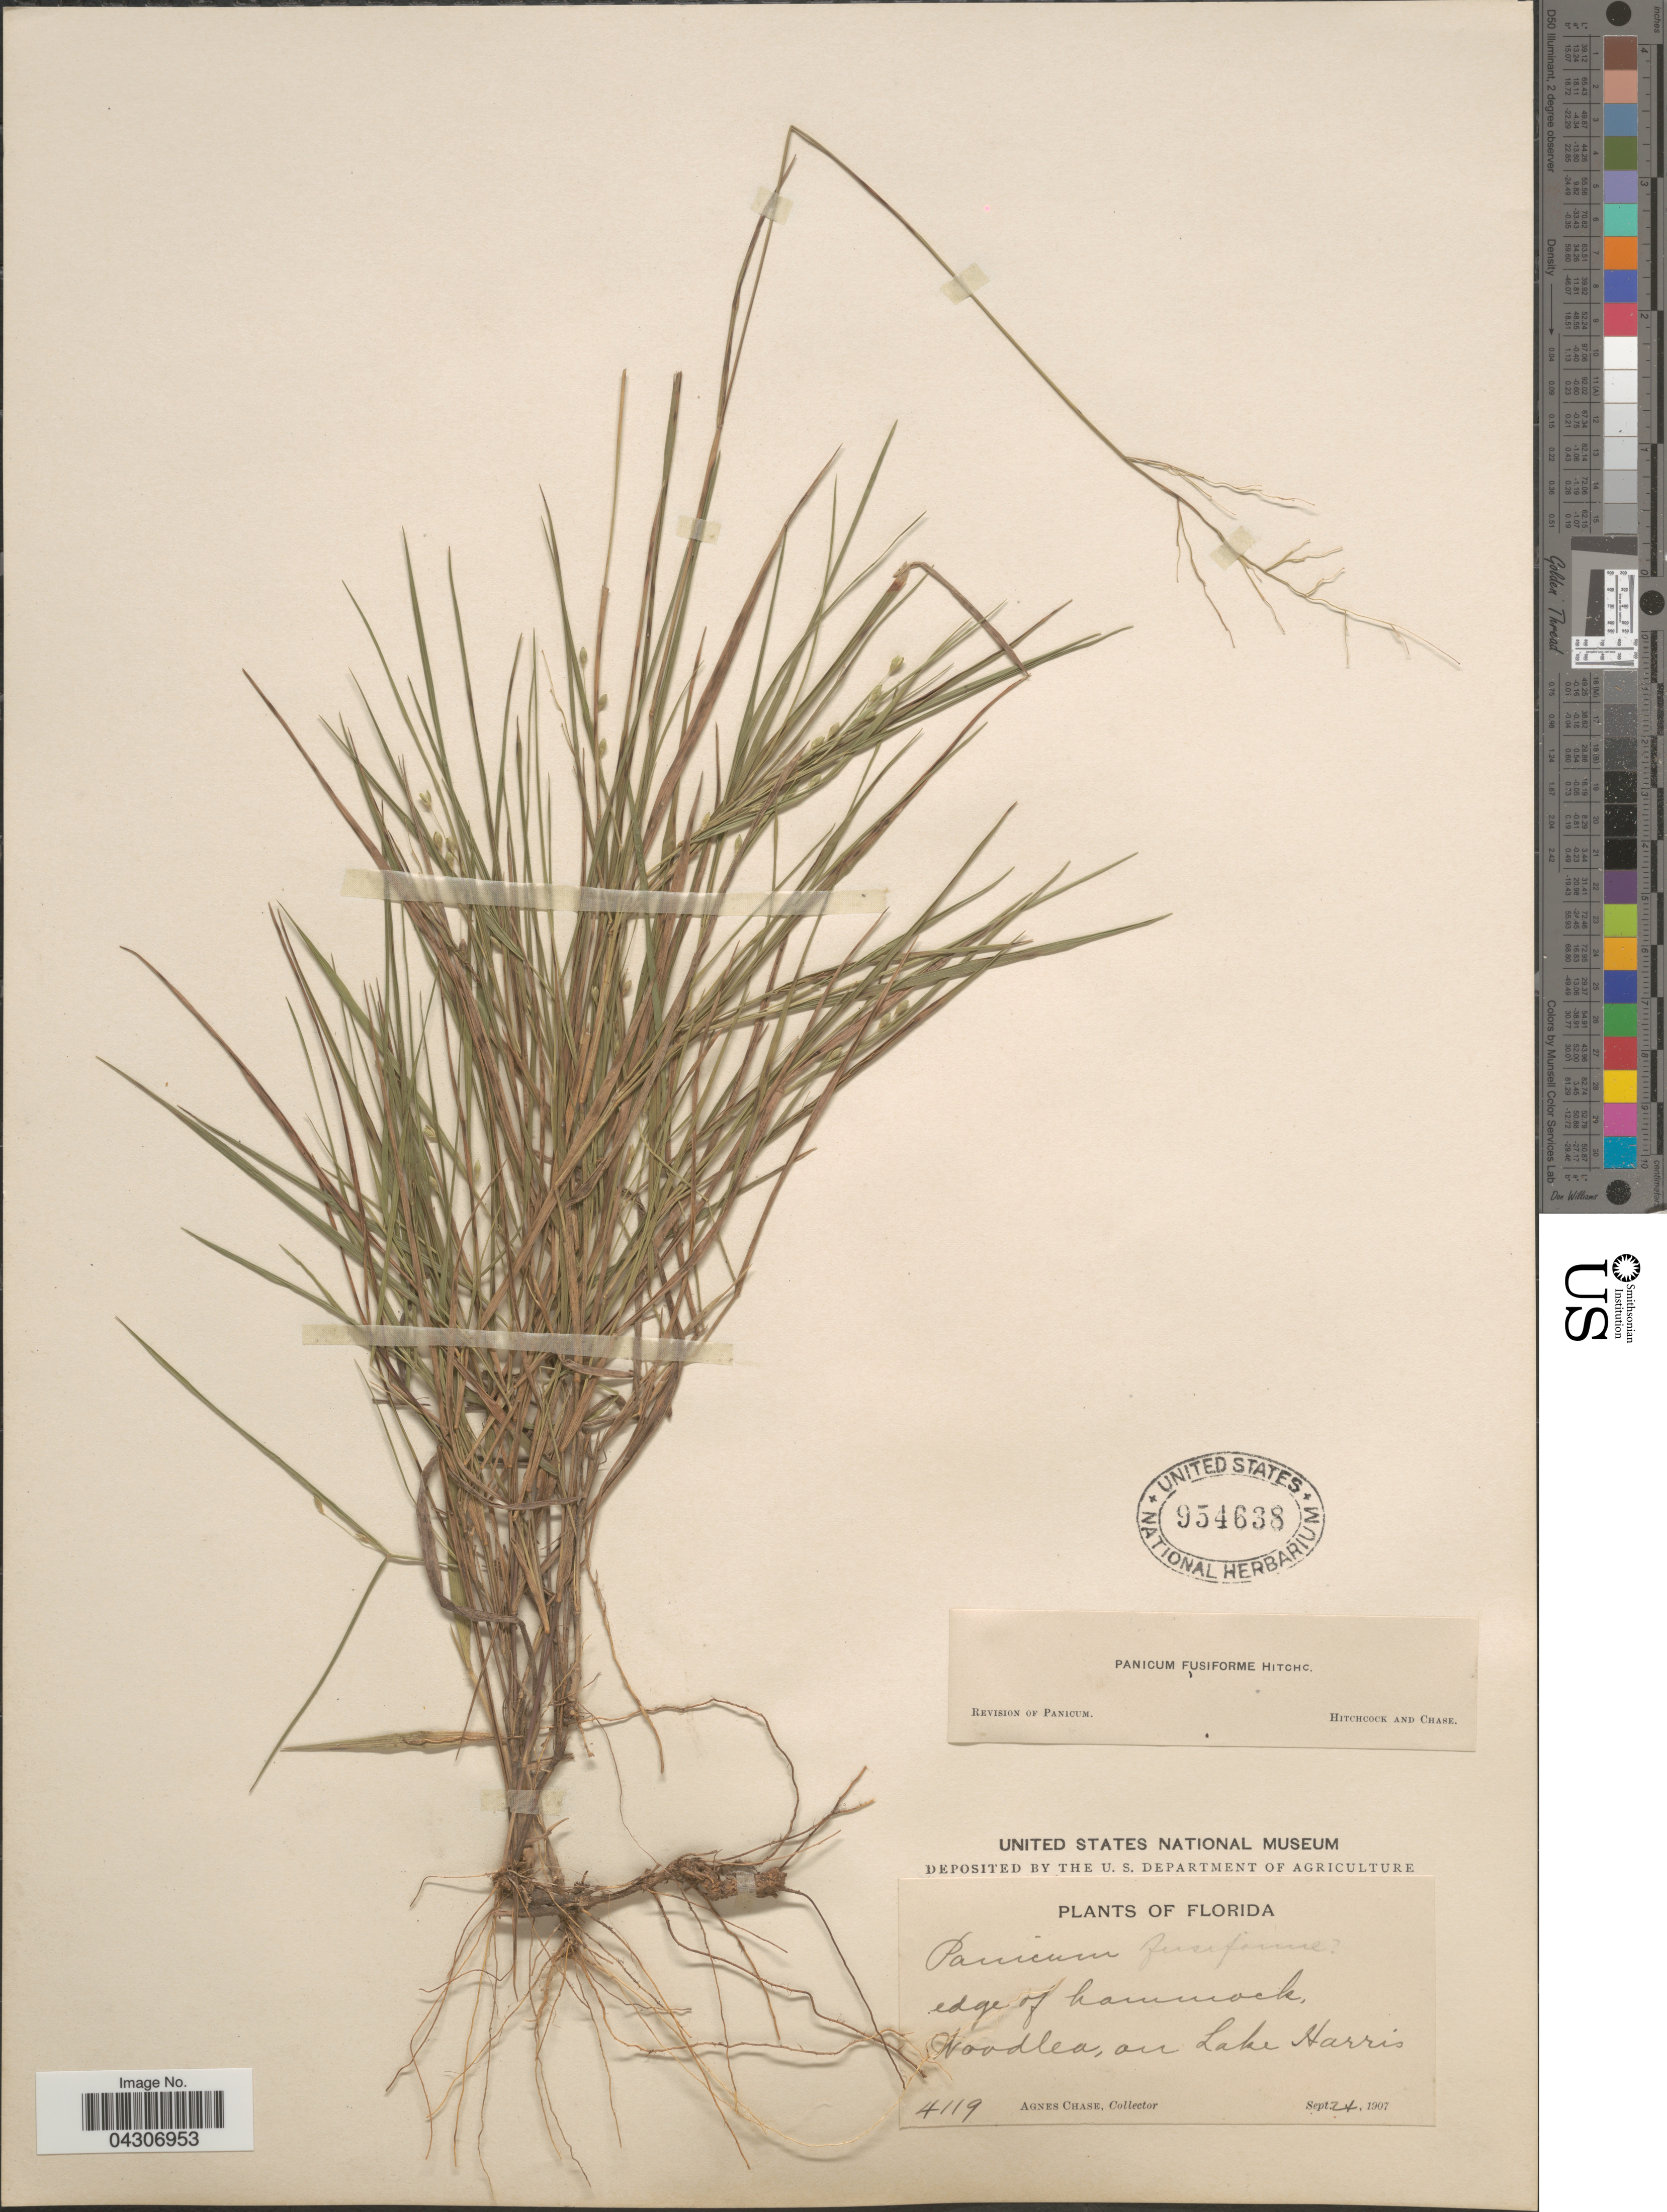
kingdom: Plantae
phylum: Tracheophyta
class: Liliopsida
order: Poales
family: Poaceae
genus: Dichanthelium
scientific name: Dichanthelium aciculare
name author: (Desv. ex Poir.) Gould & C.A. Clark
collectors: A. Chase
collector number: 4119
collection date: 1907-09-24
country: United States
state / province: Florida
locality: Edge of hammock. Woodlea, an Lake Harris.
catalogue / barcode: US 954638